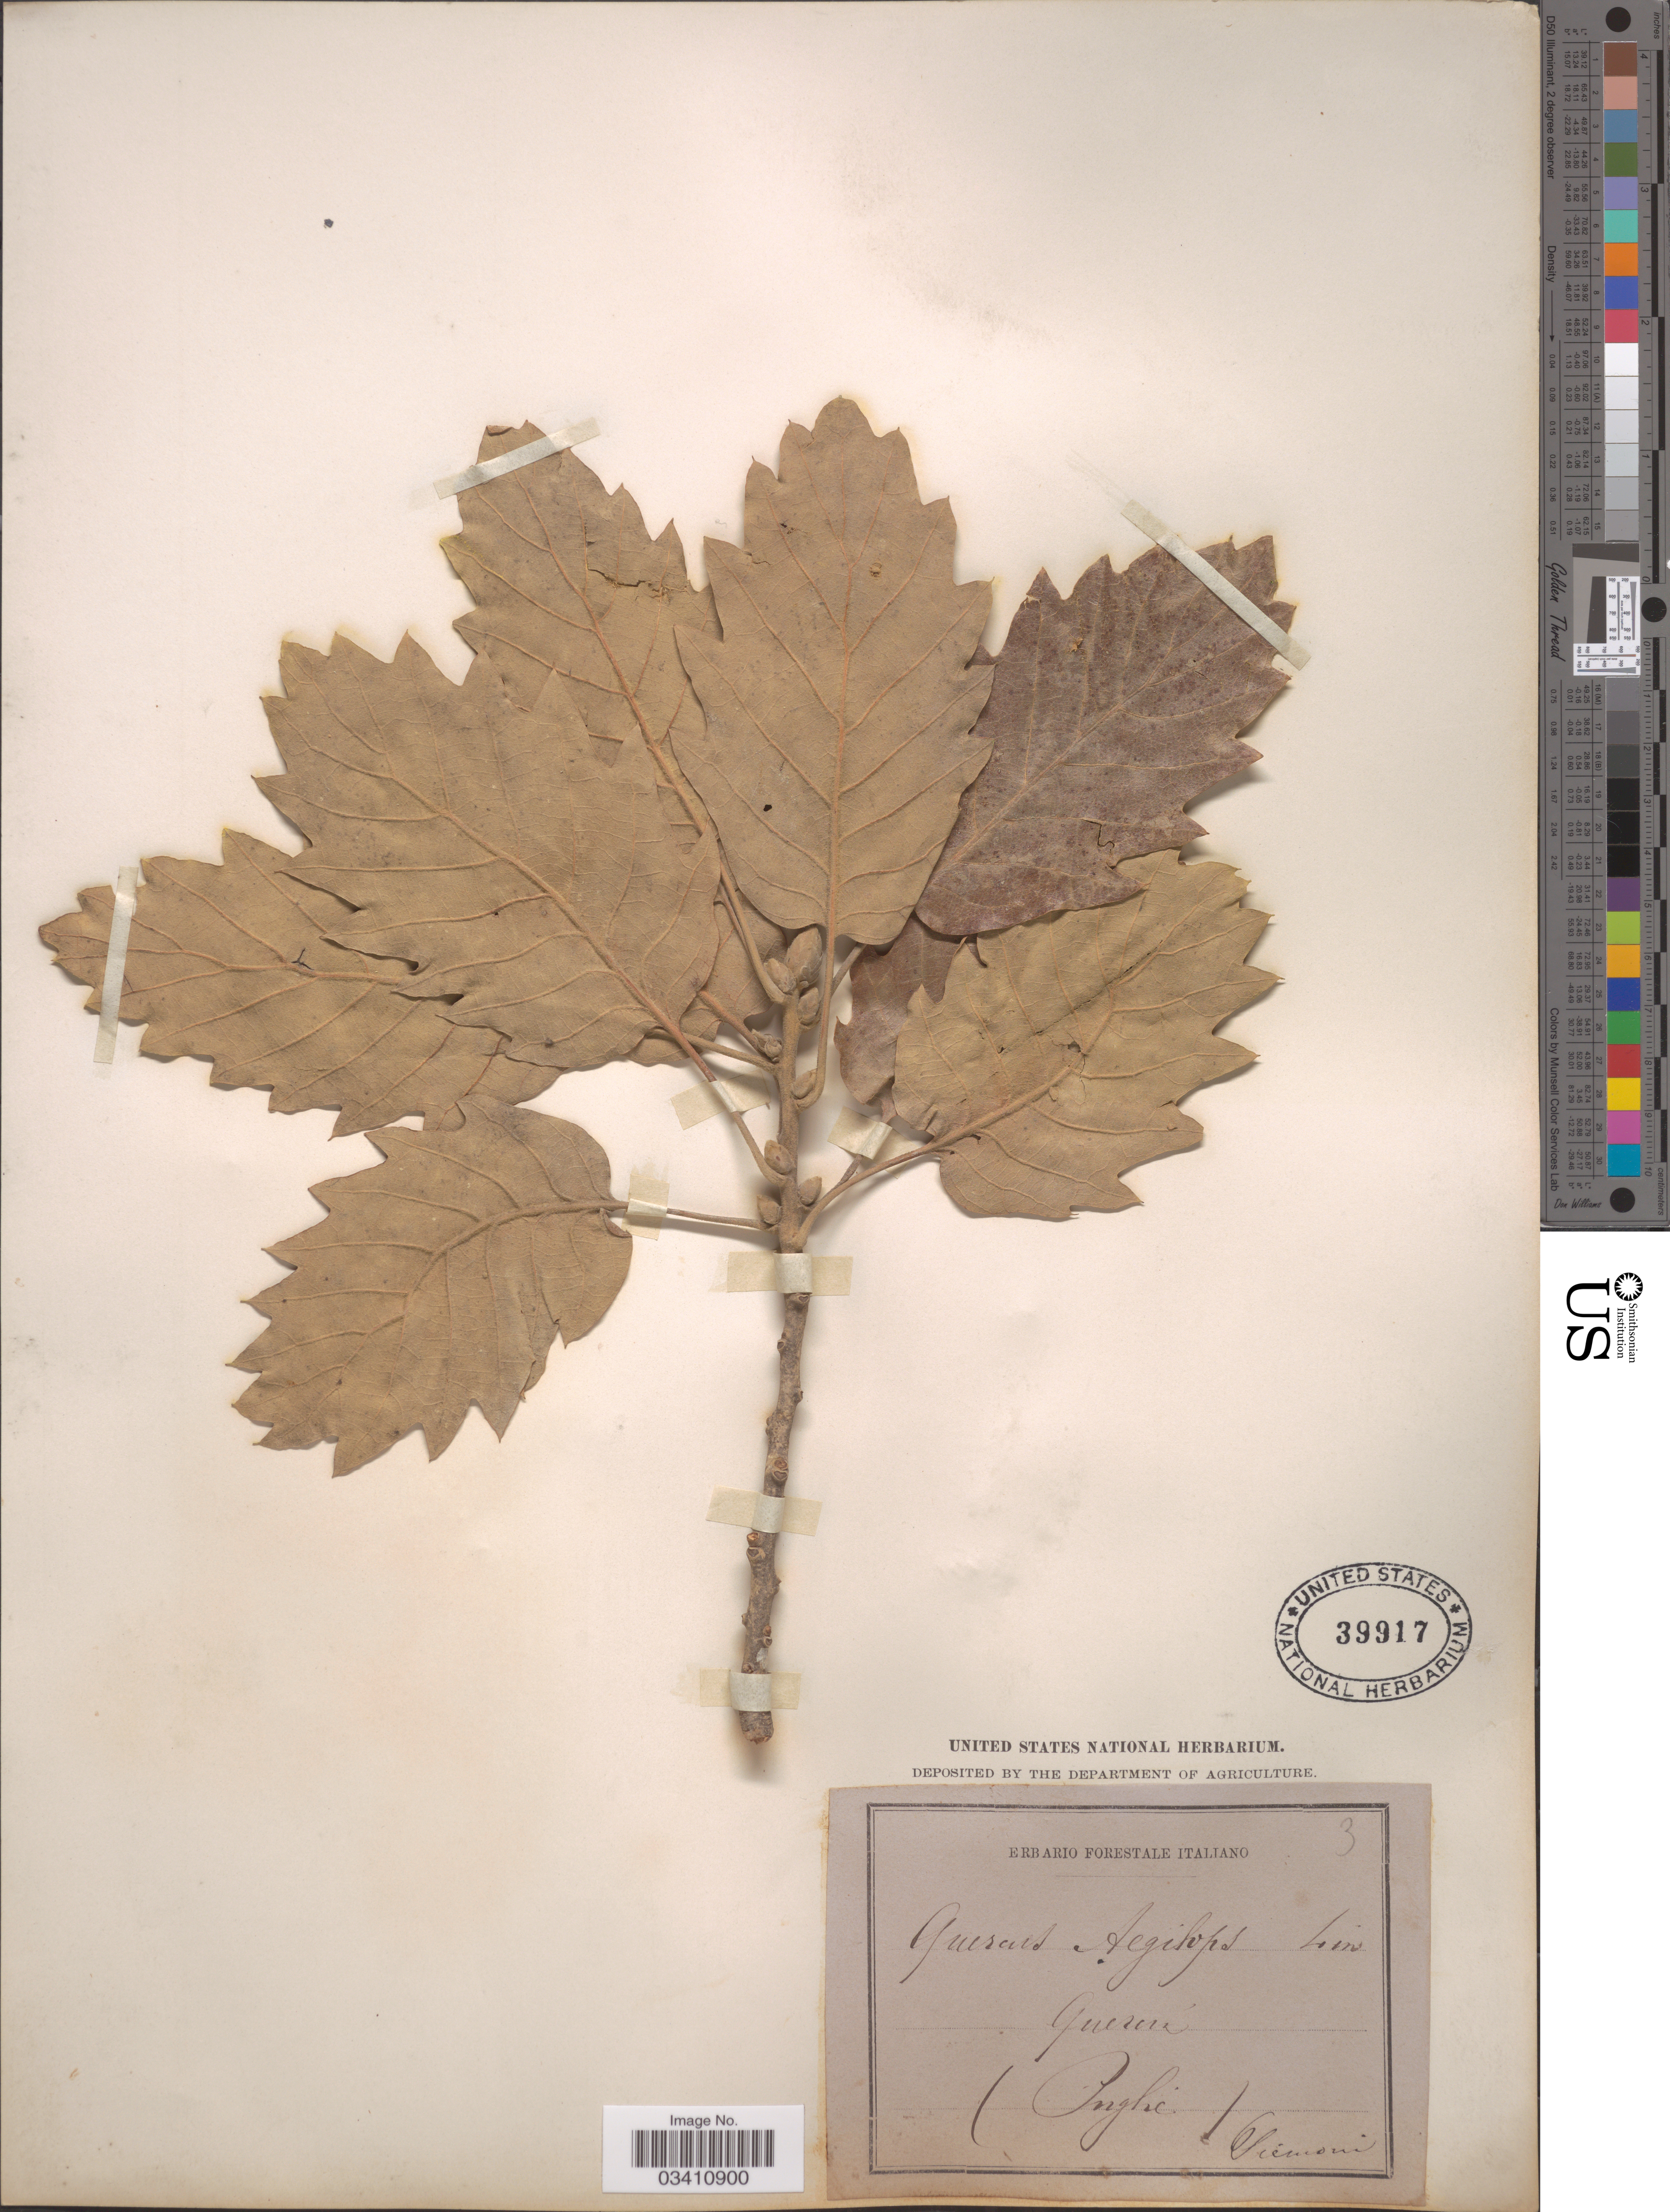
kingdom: Plantae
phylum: Tracheophyta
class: Magnoliopsida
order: Fagales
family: Fagaceae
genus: Quercus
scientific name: Quercus aegilops L., nom. illeg.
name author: L.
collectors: Siemoni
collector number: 3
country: Italy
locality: Guezní (Inglic). [interpreted]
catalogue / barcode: US 39917